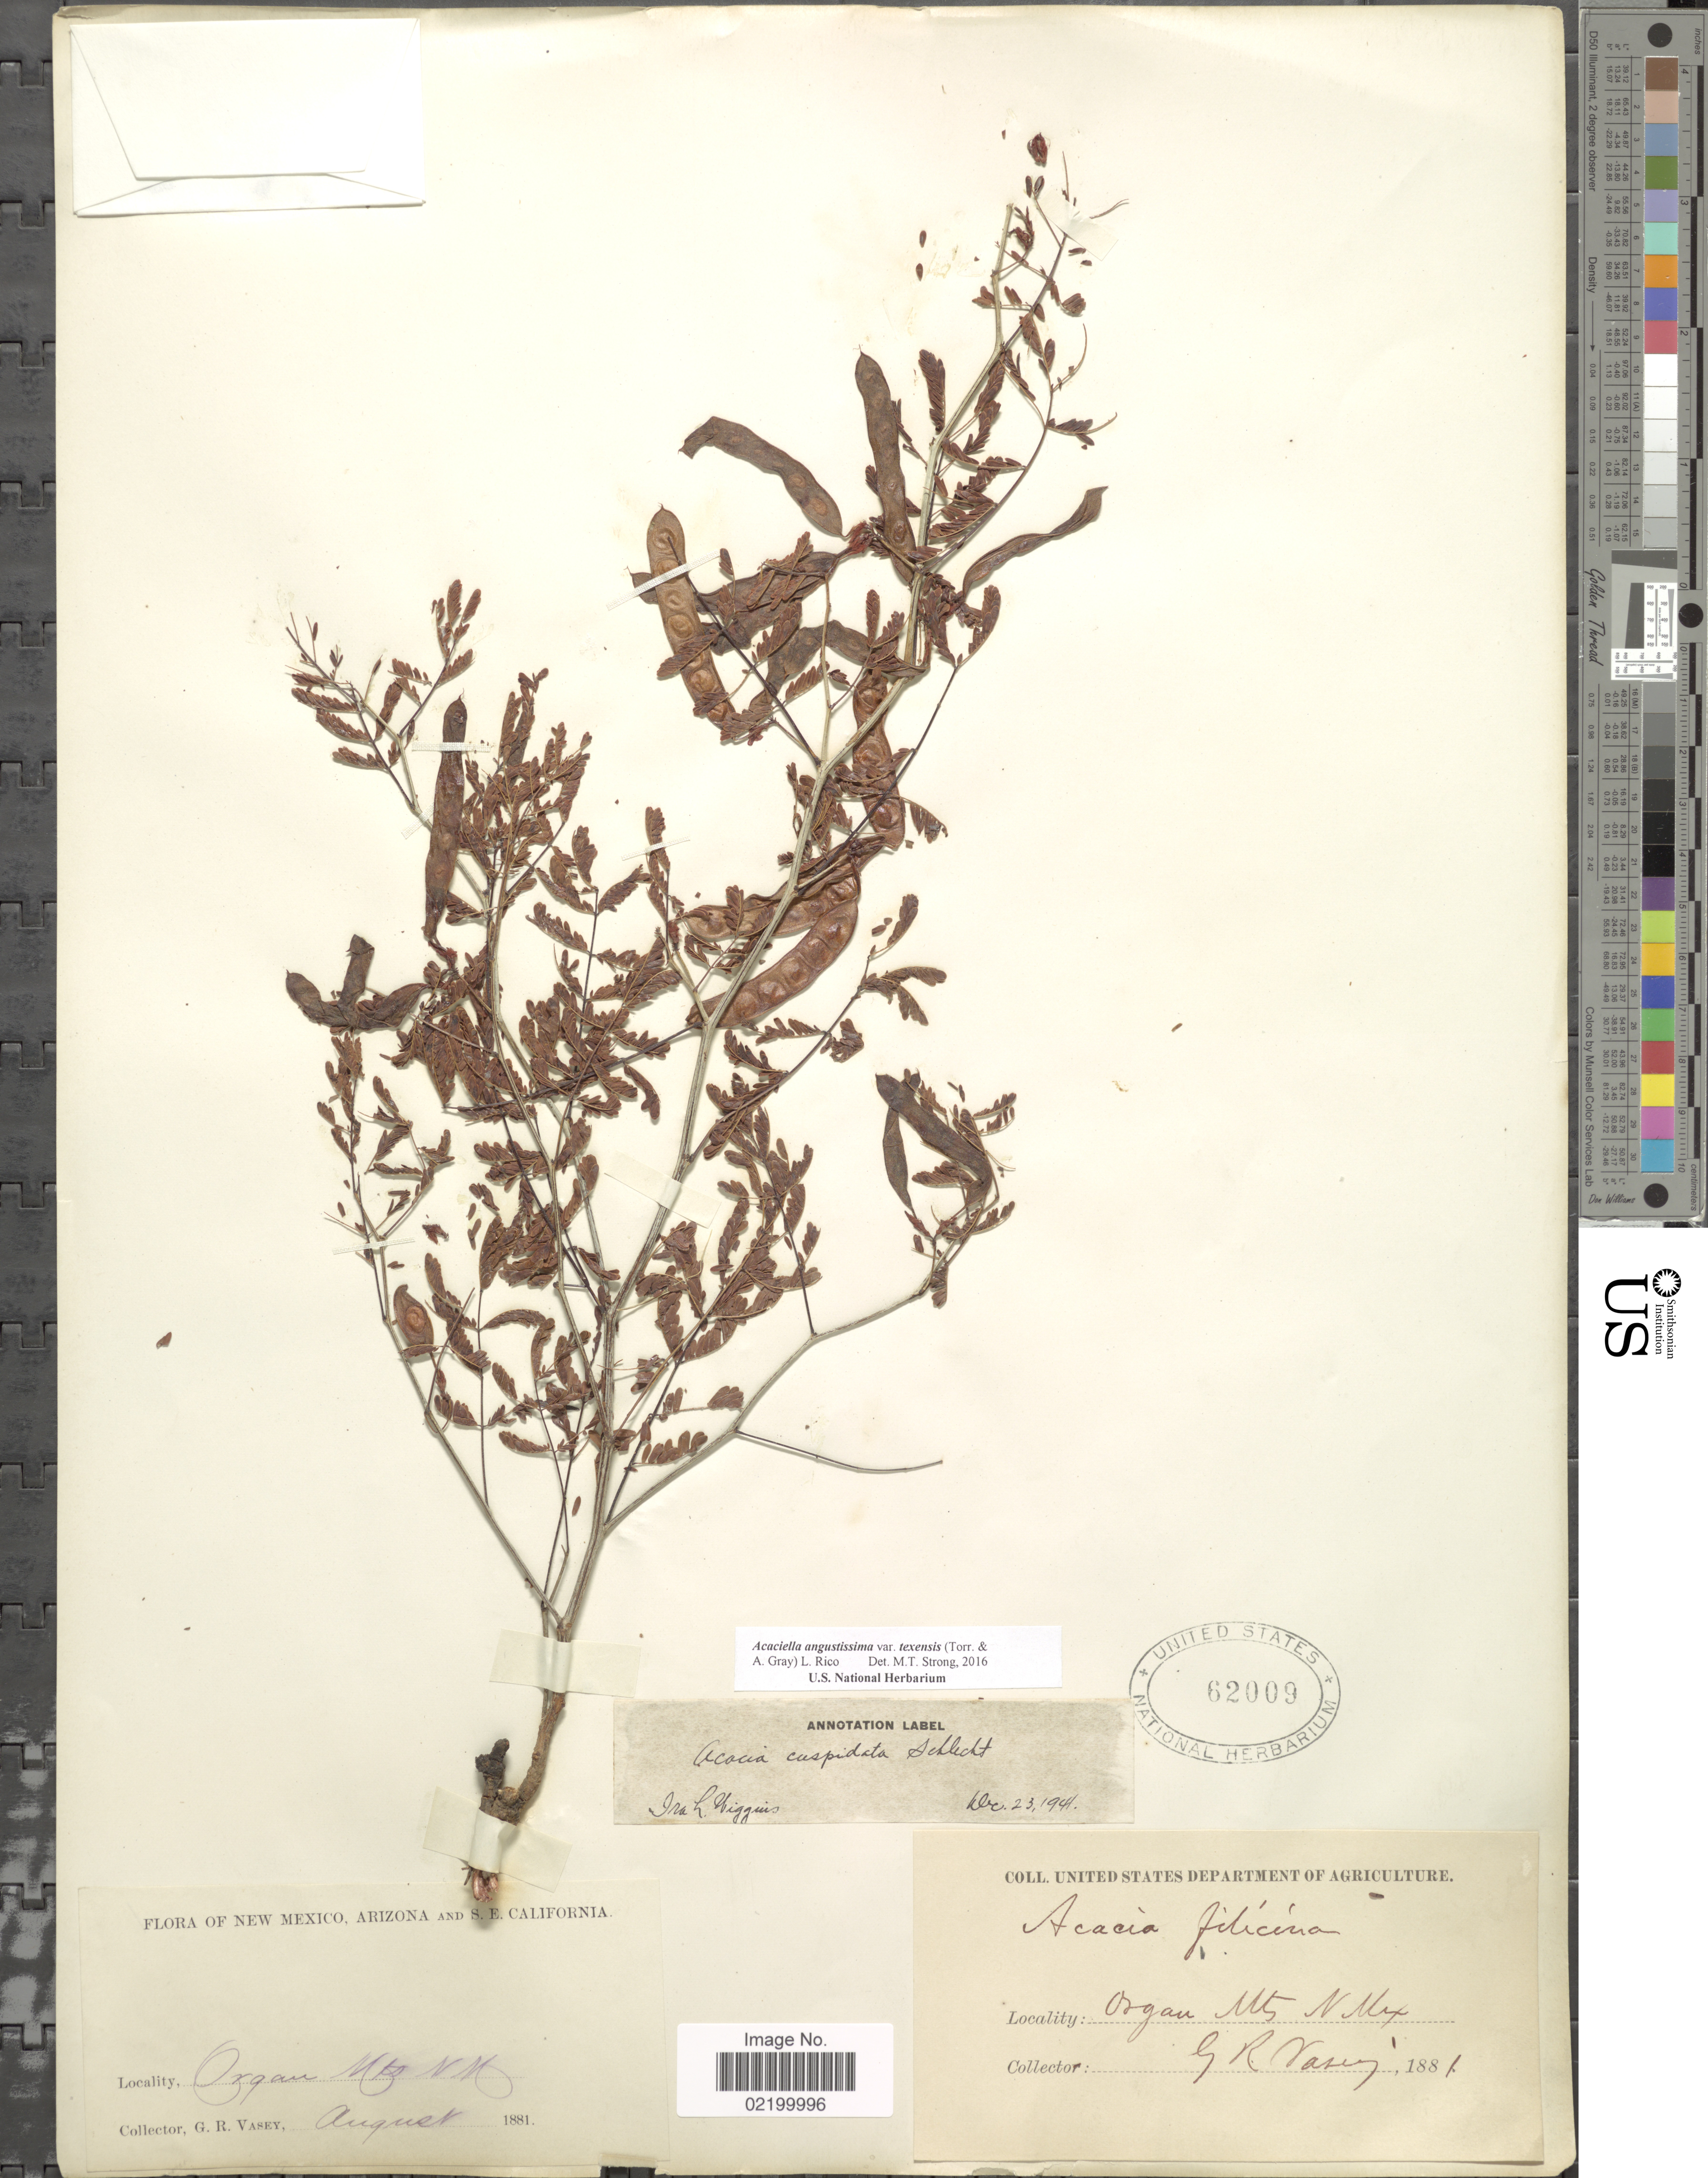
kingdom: Plantae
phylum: Tracheophyta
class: Magnoliopsida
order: Fabales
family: Fabaceae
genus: Acaciella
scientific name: Acaciella angustissima var. texensis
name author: (Nutt. ex Torr. & A. Gray) L. Rico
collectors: G. R. Vasey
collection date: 1881-08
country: United States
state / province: New Mexico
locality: Organ Mts., N. M.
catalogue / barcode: US 62009